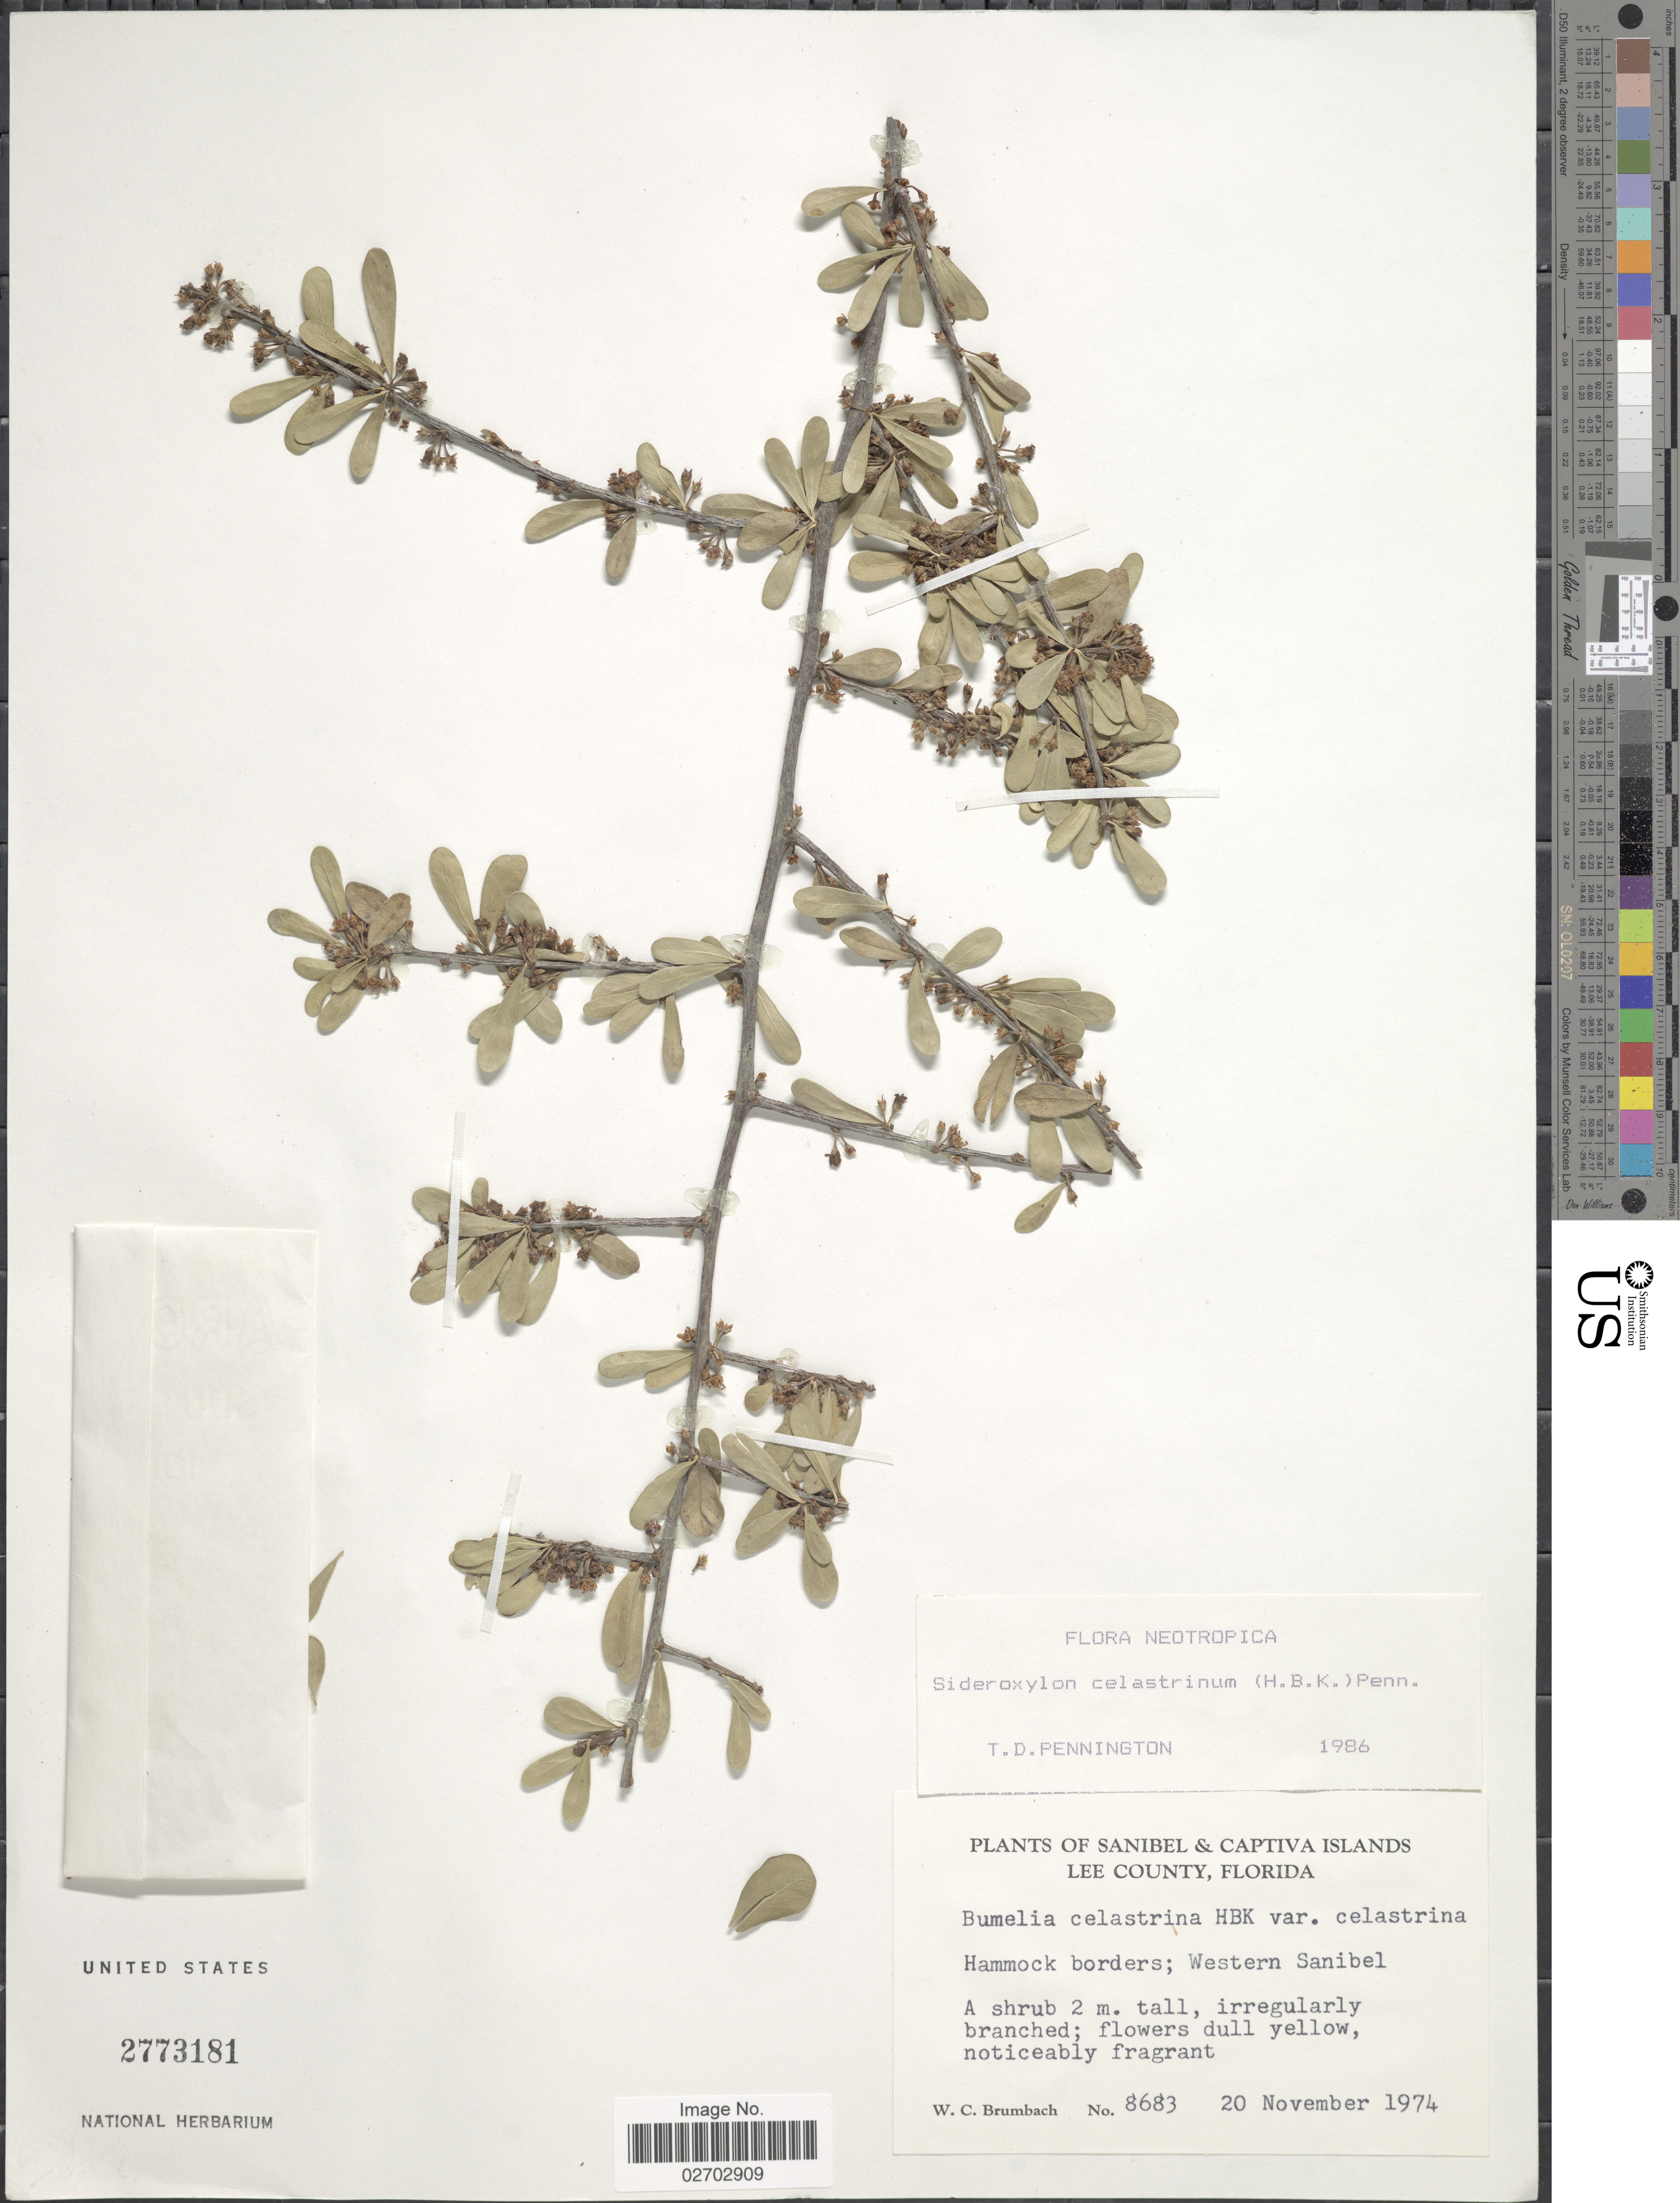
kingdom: Plantae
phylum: Tracheophyta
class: Magnoliopsida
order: Ericales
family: Sapotaceae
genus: Sideroxylon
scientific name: Sideroxylon celastrinum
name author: (Kunth) T.D. Penn.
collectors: W. C. Brumbach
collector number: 8683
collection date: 1974-11-20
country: United States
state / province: Florida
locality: Sanibal & Captiva Islands, Lee County. Hammock borders; Western Sanibel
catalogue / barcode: US 2773181